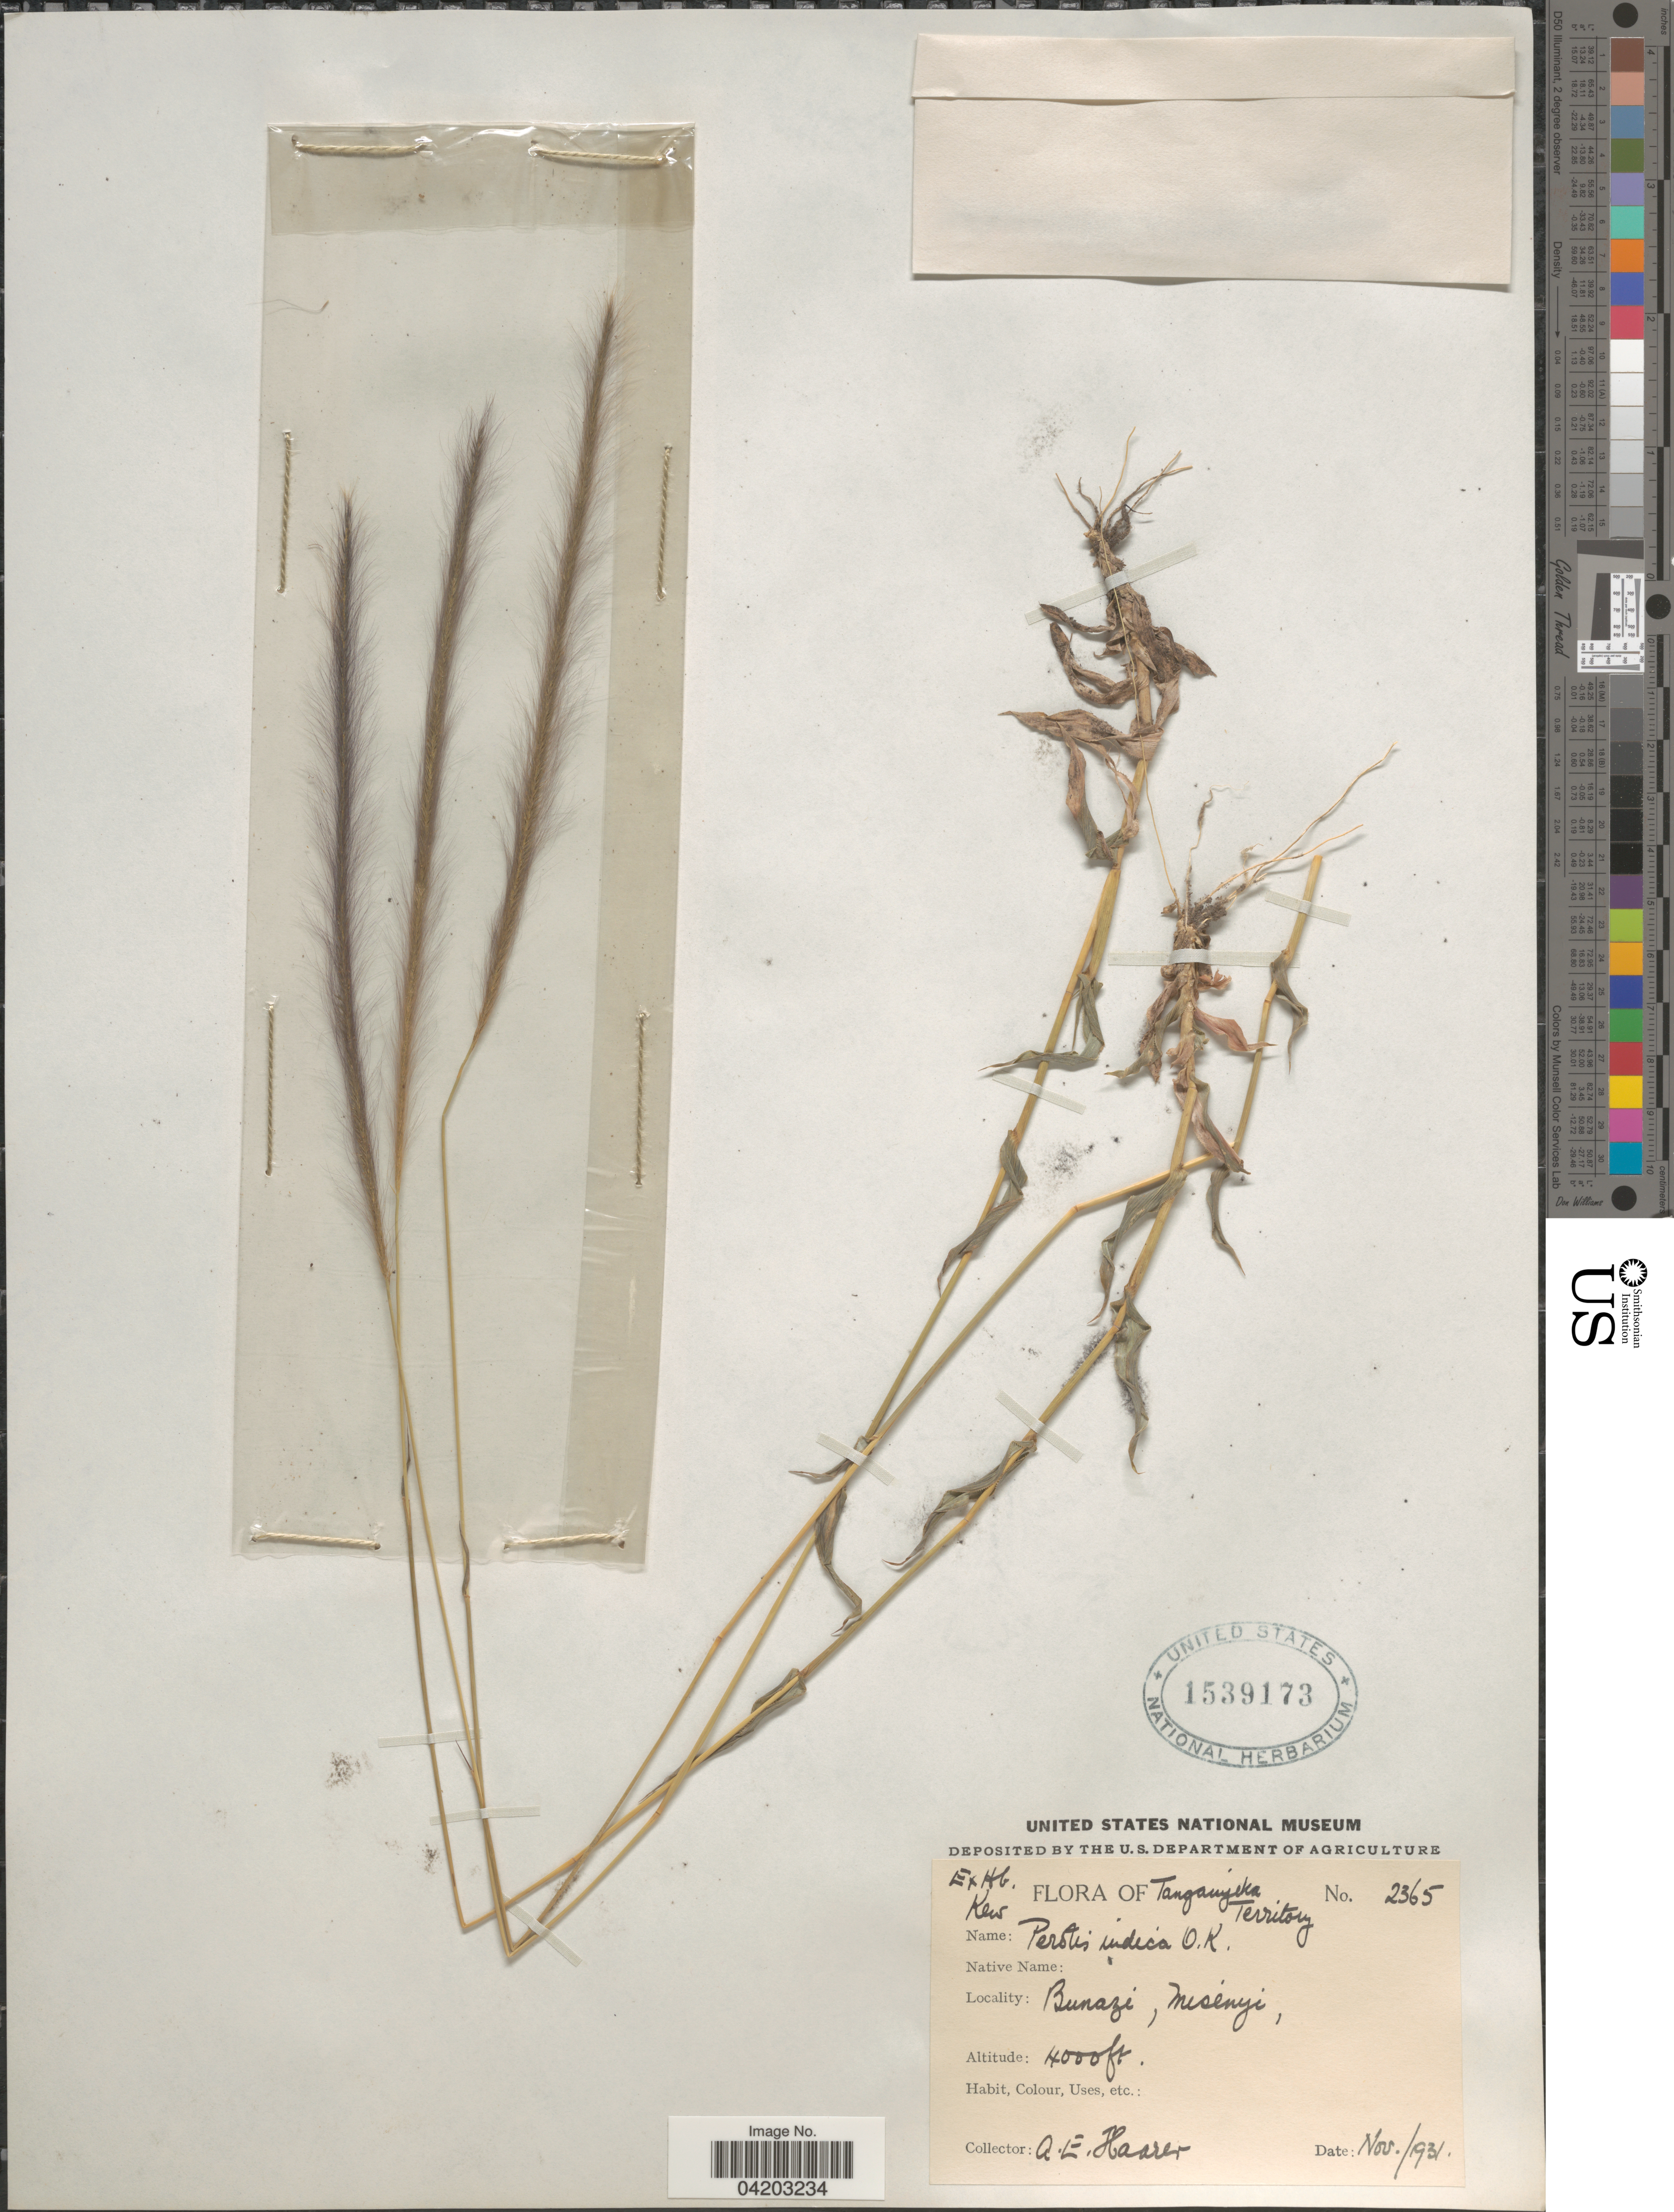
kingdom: Plantae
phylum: Tracheophyta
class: Liliopsida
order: Poales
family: Poaceae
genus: Perotis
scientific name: Perotis indica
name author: (L.) Kuntze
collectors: A. Haarer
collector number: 2365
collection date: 1931-11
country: Tanzania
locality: Tanganyika Territory. Bunazi, Misenyi.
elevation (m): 1219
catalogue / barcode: US 1539173